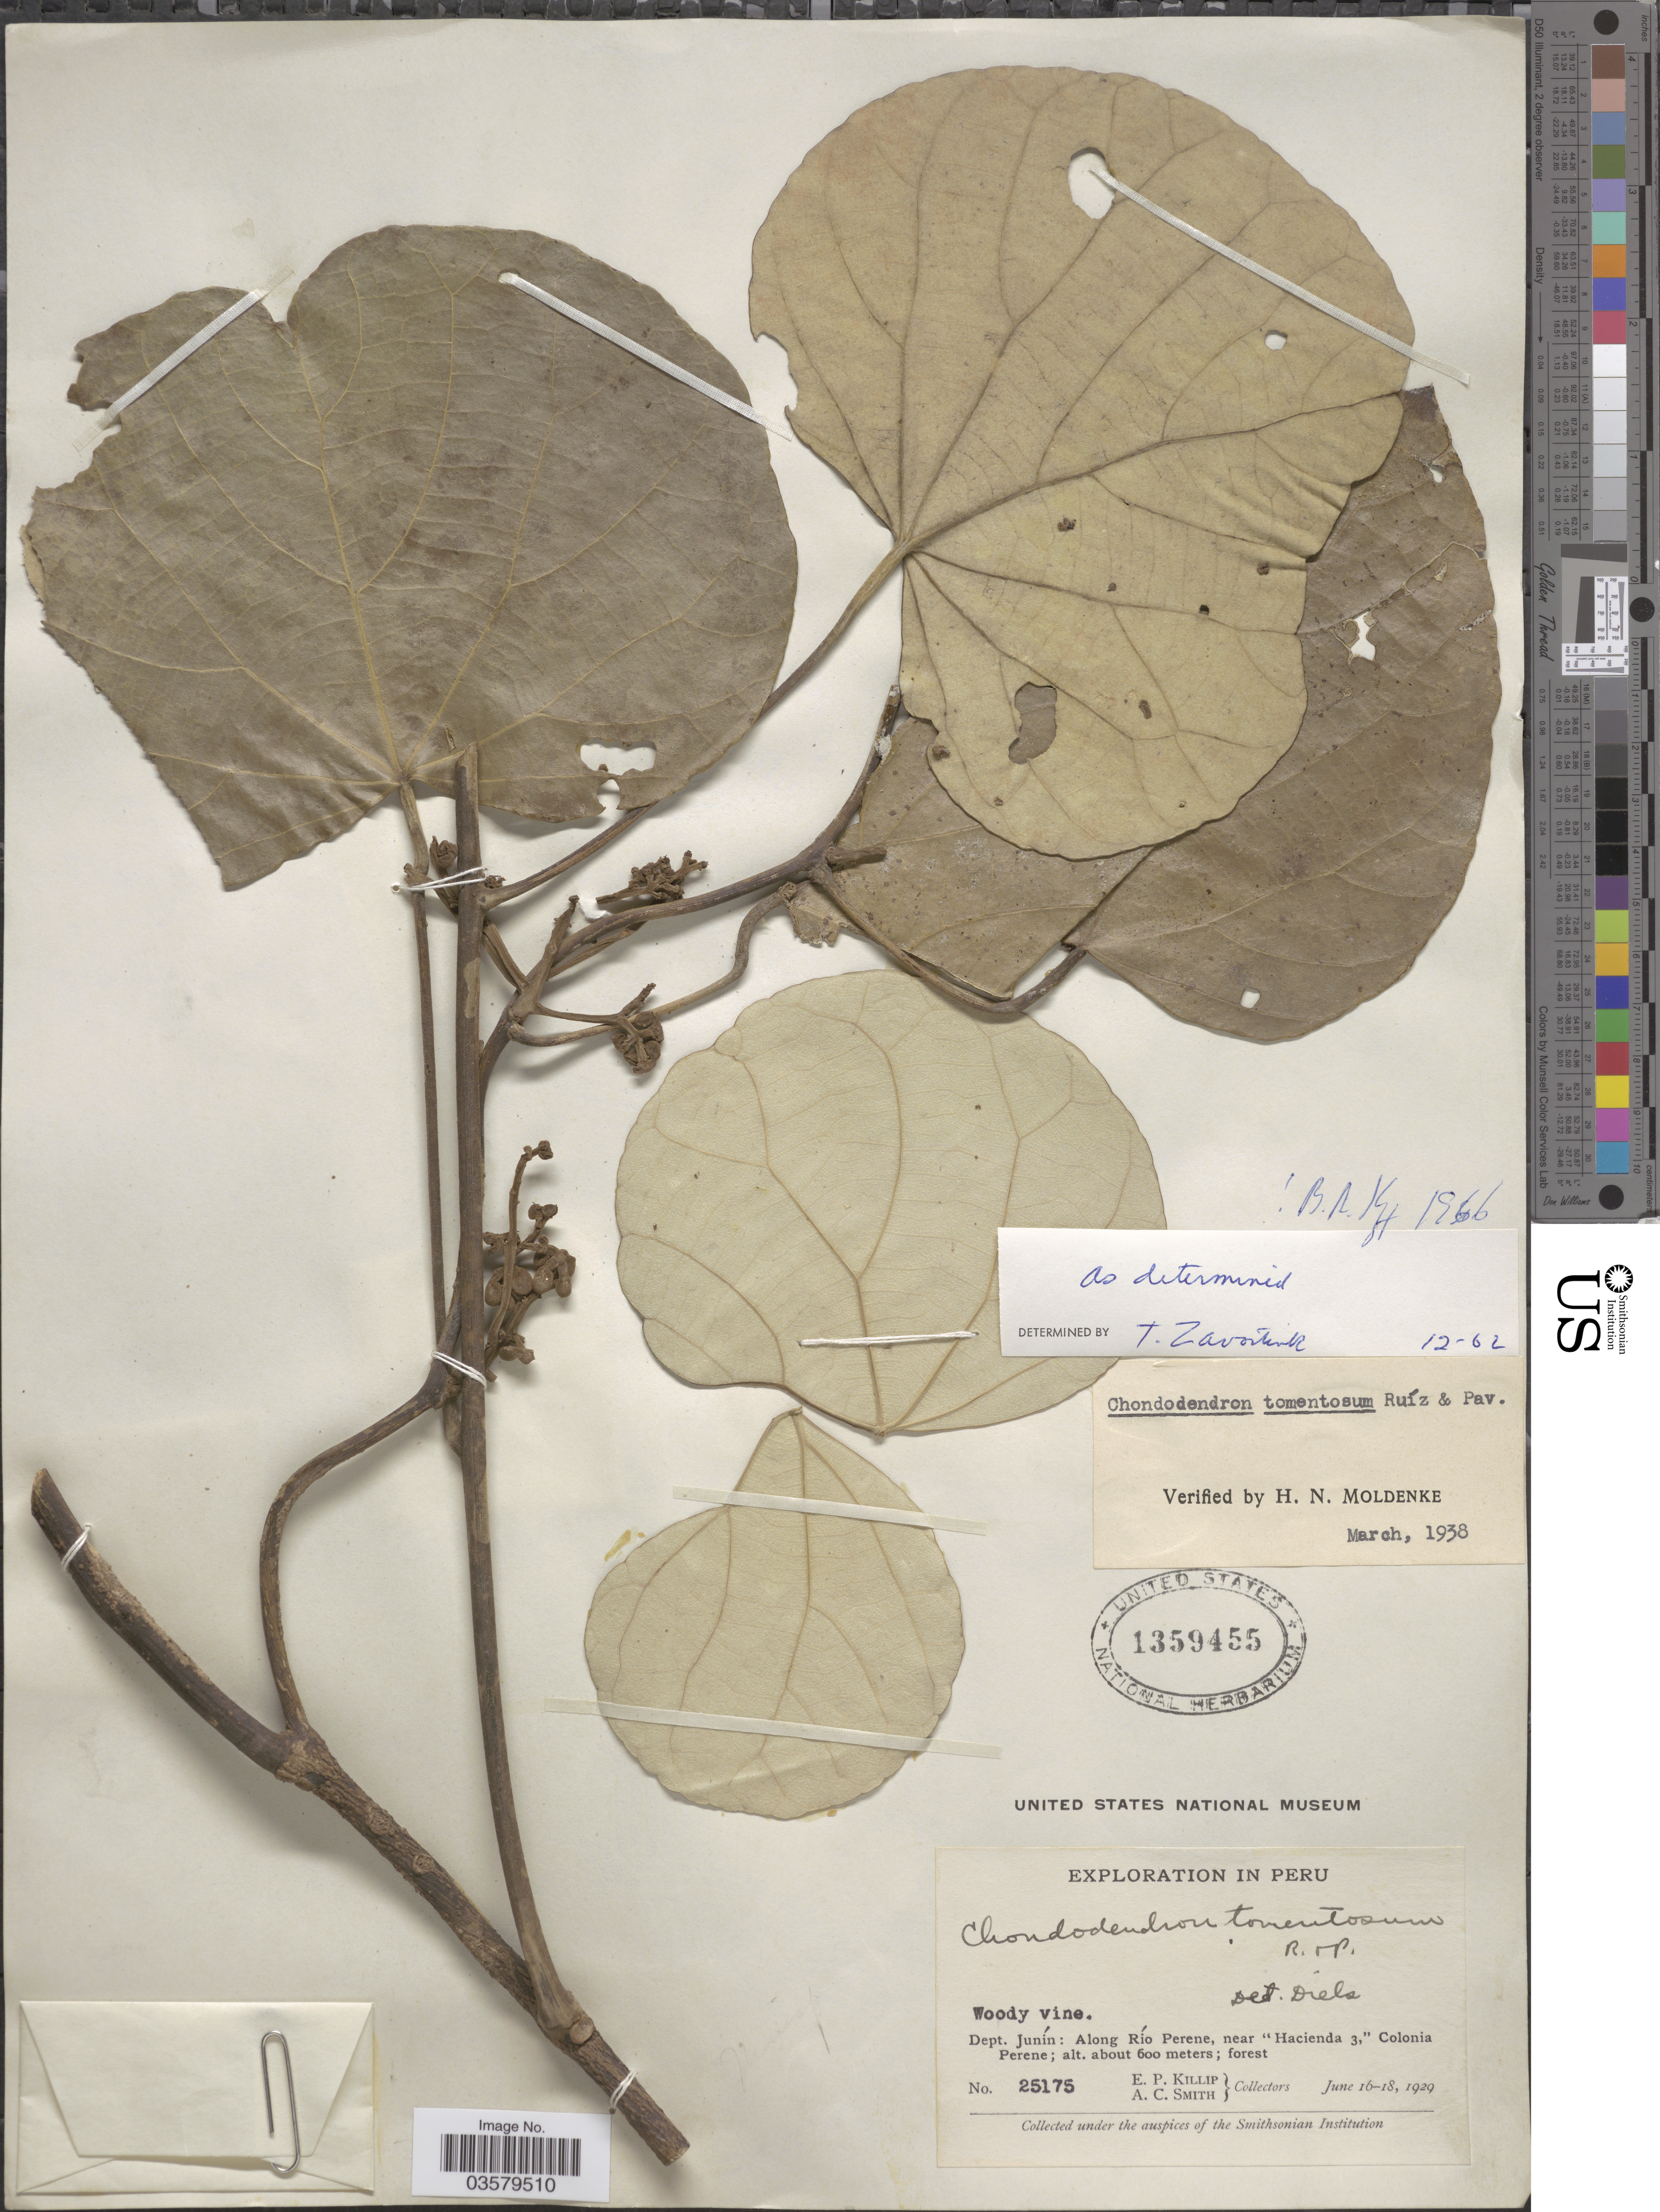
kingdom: Plantae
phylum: Tracheophyta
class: Magnoliopsida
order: Ranunculales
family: Menispermaceae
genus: Chondrodendron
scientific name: Chondrodendron tomentosum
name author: Ruiz & Pav.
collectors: E. P. Killip & A. C. Smith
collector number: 25175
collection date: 1929-06-16/1929-06-18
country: Peru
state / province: Junín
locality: Dept. Junín: Along Río Perene, near "Hacienda 3," Colonia Perene.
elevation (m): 600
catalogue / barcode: US 1359455